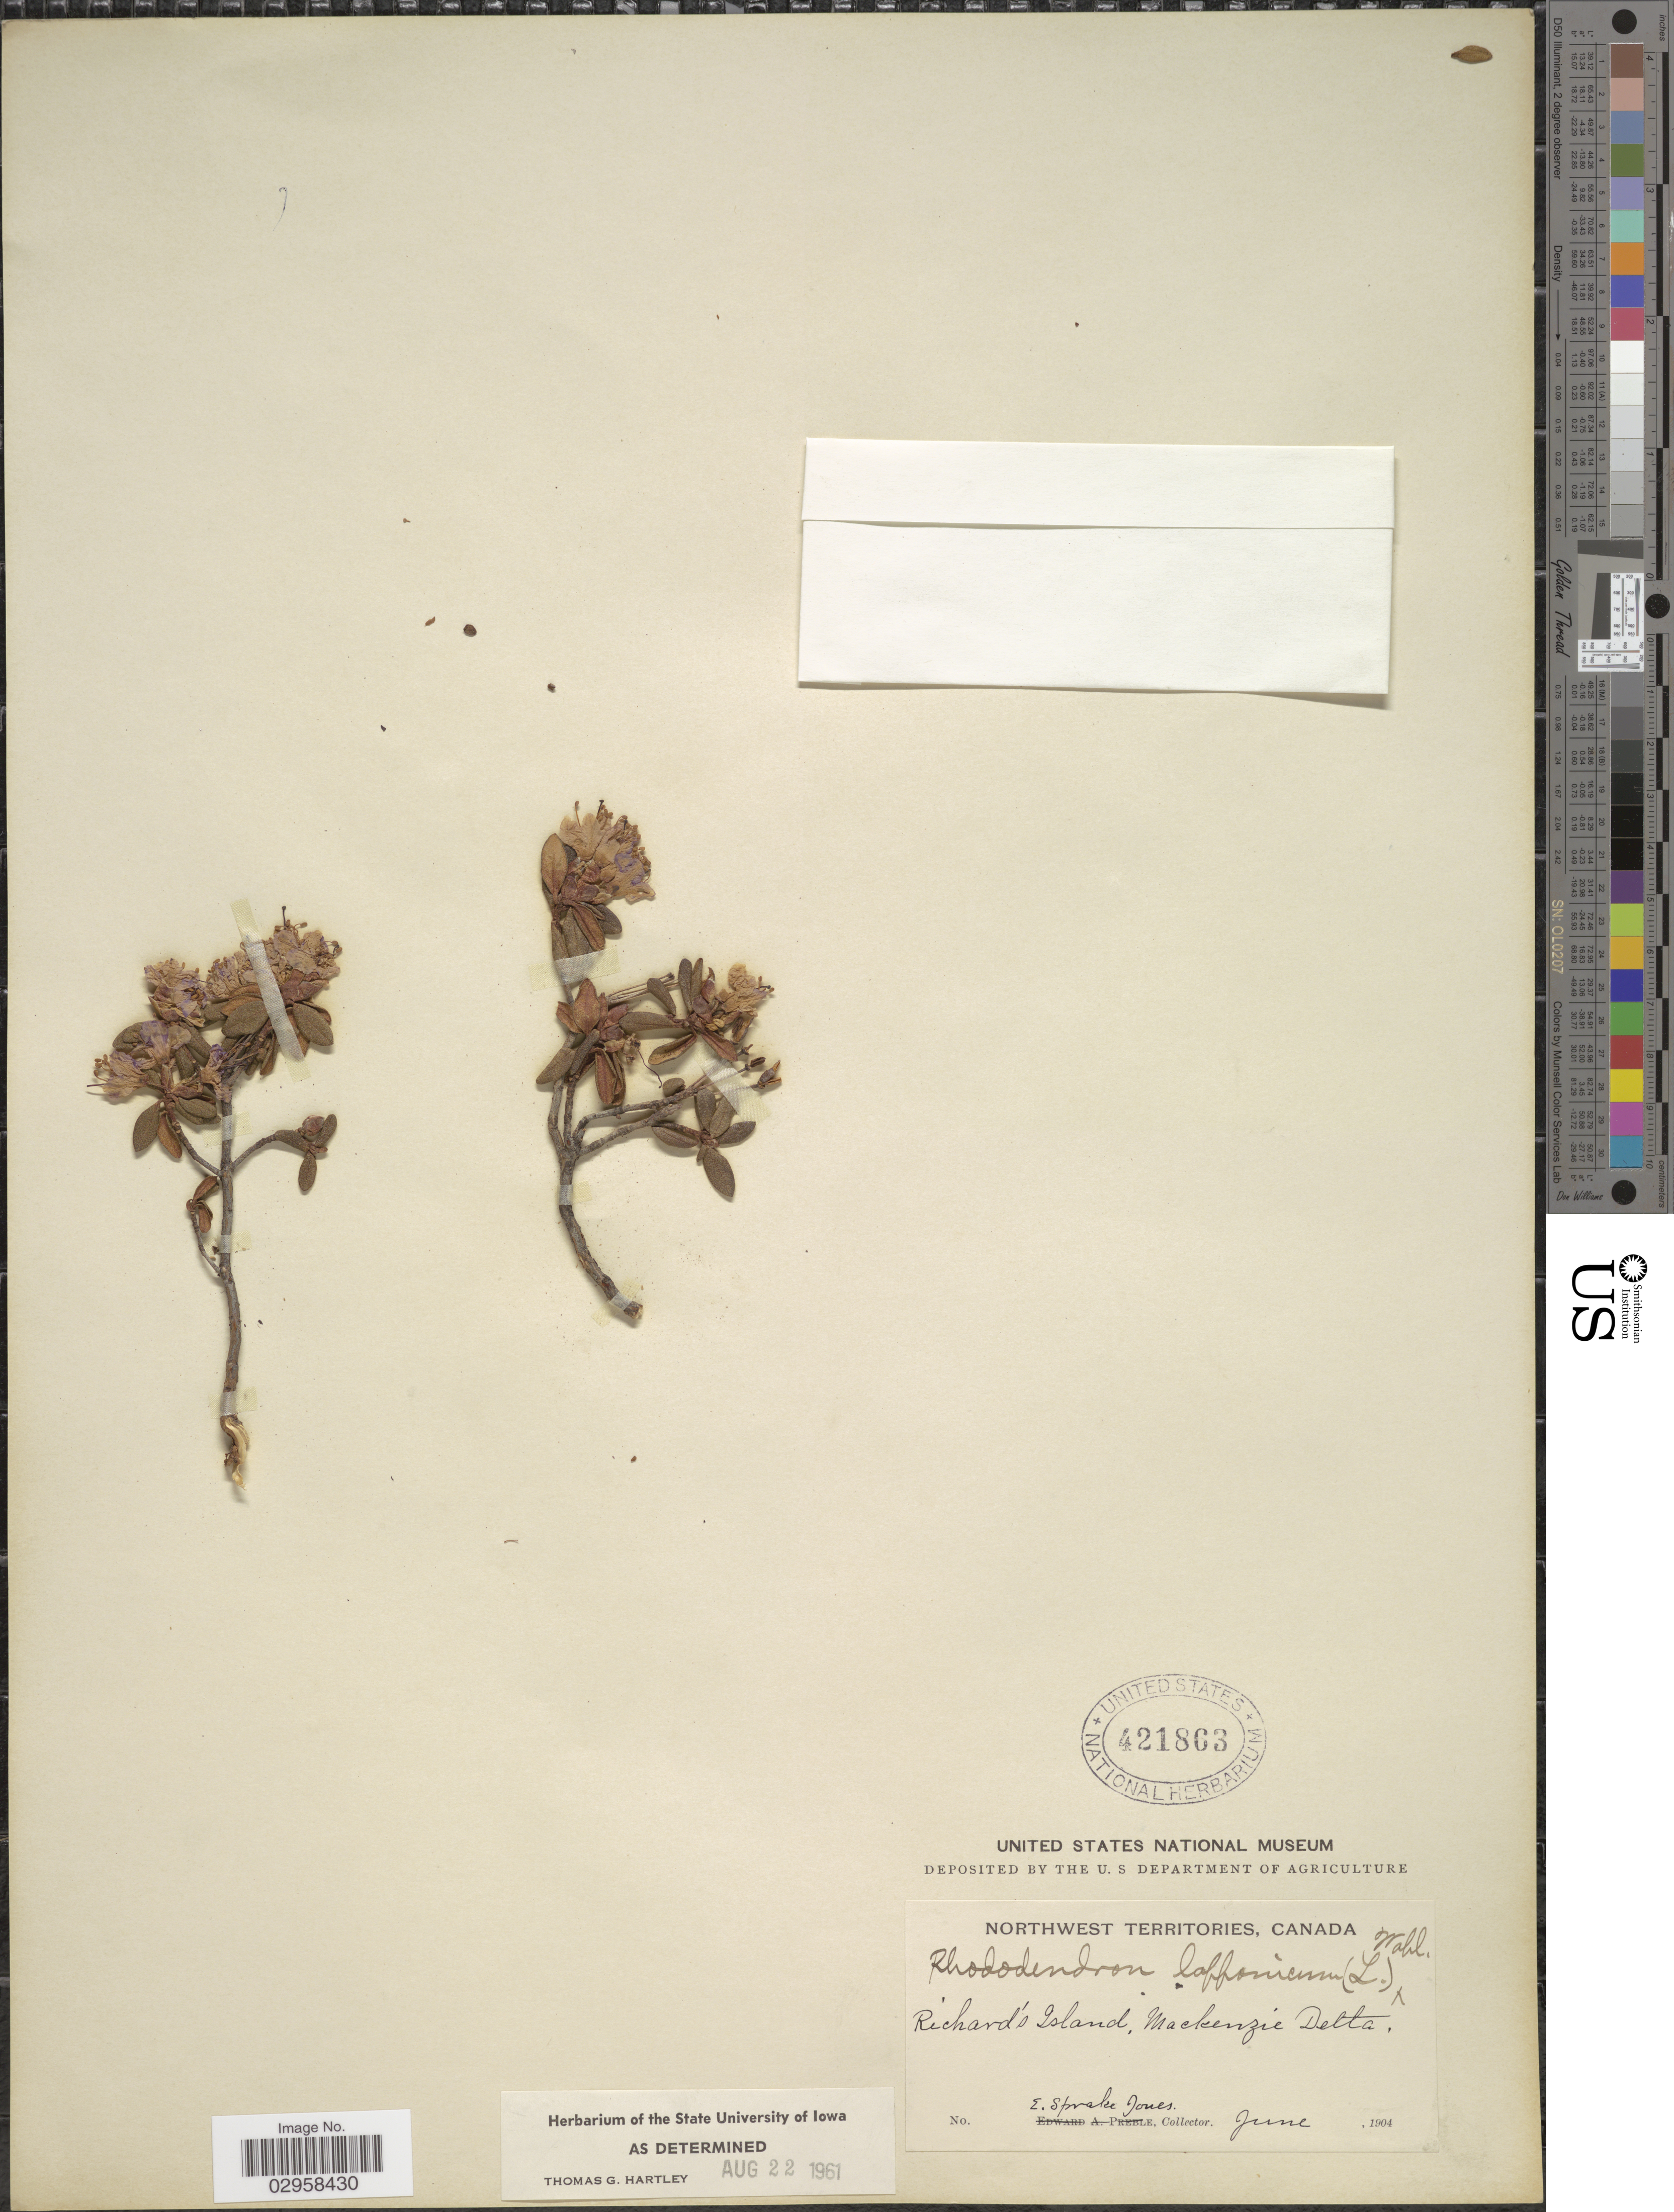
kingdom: Plantae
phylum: Tracheophyta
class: Magnoliopsida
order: Ericales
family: Ericaceae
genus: Rhododendron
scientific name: Rhododendron lapponicum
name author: (L.) Wahlenb.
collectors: E. Jones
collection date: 1904-06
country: Canada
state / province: Northwest Territories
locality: Richard's Island, Mackenzie Delta.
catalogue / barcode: US 421863